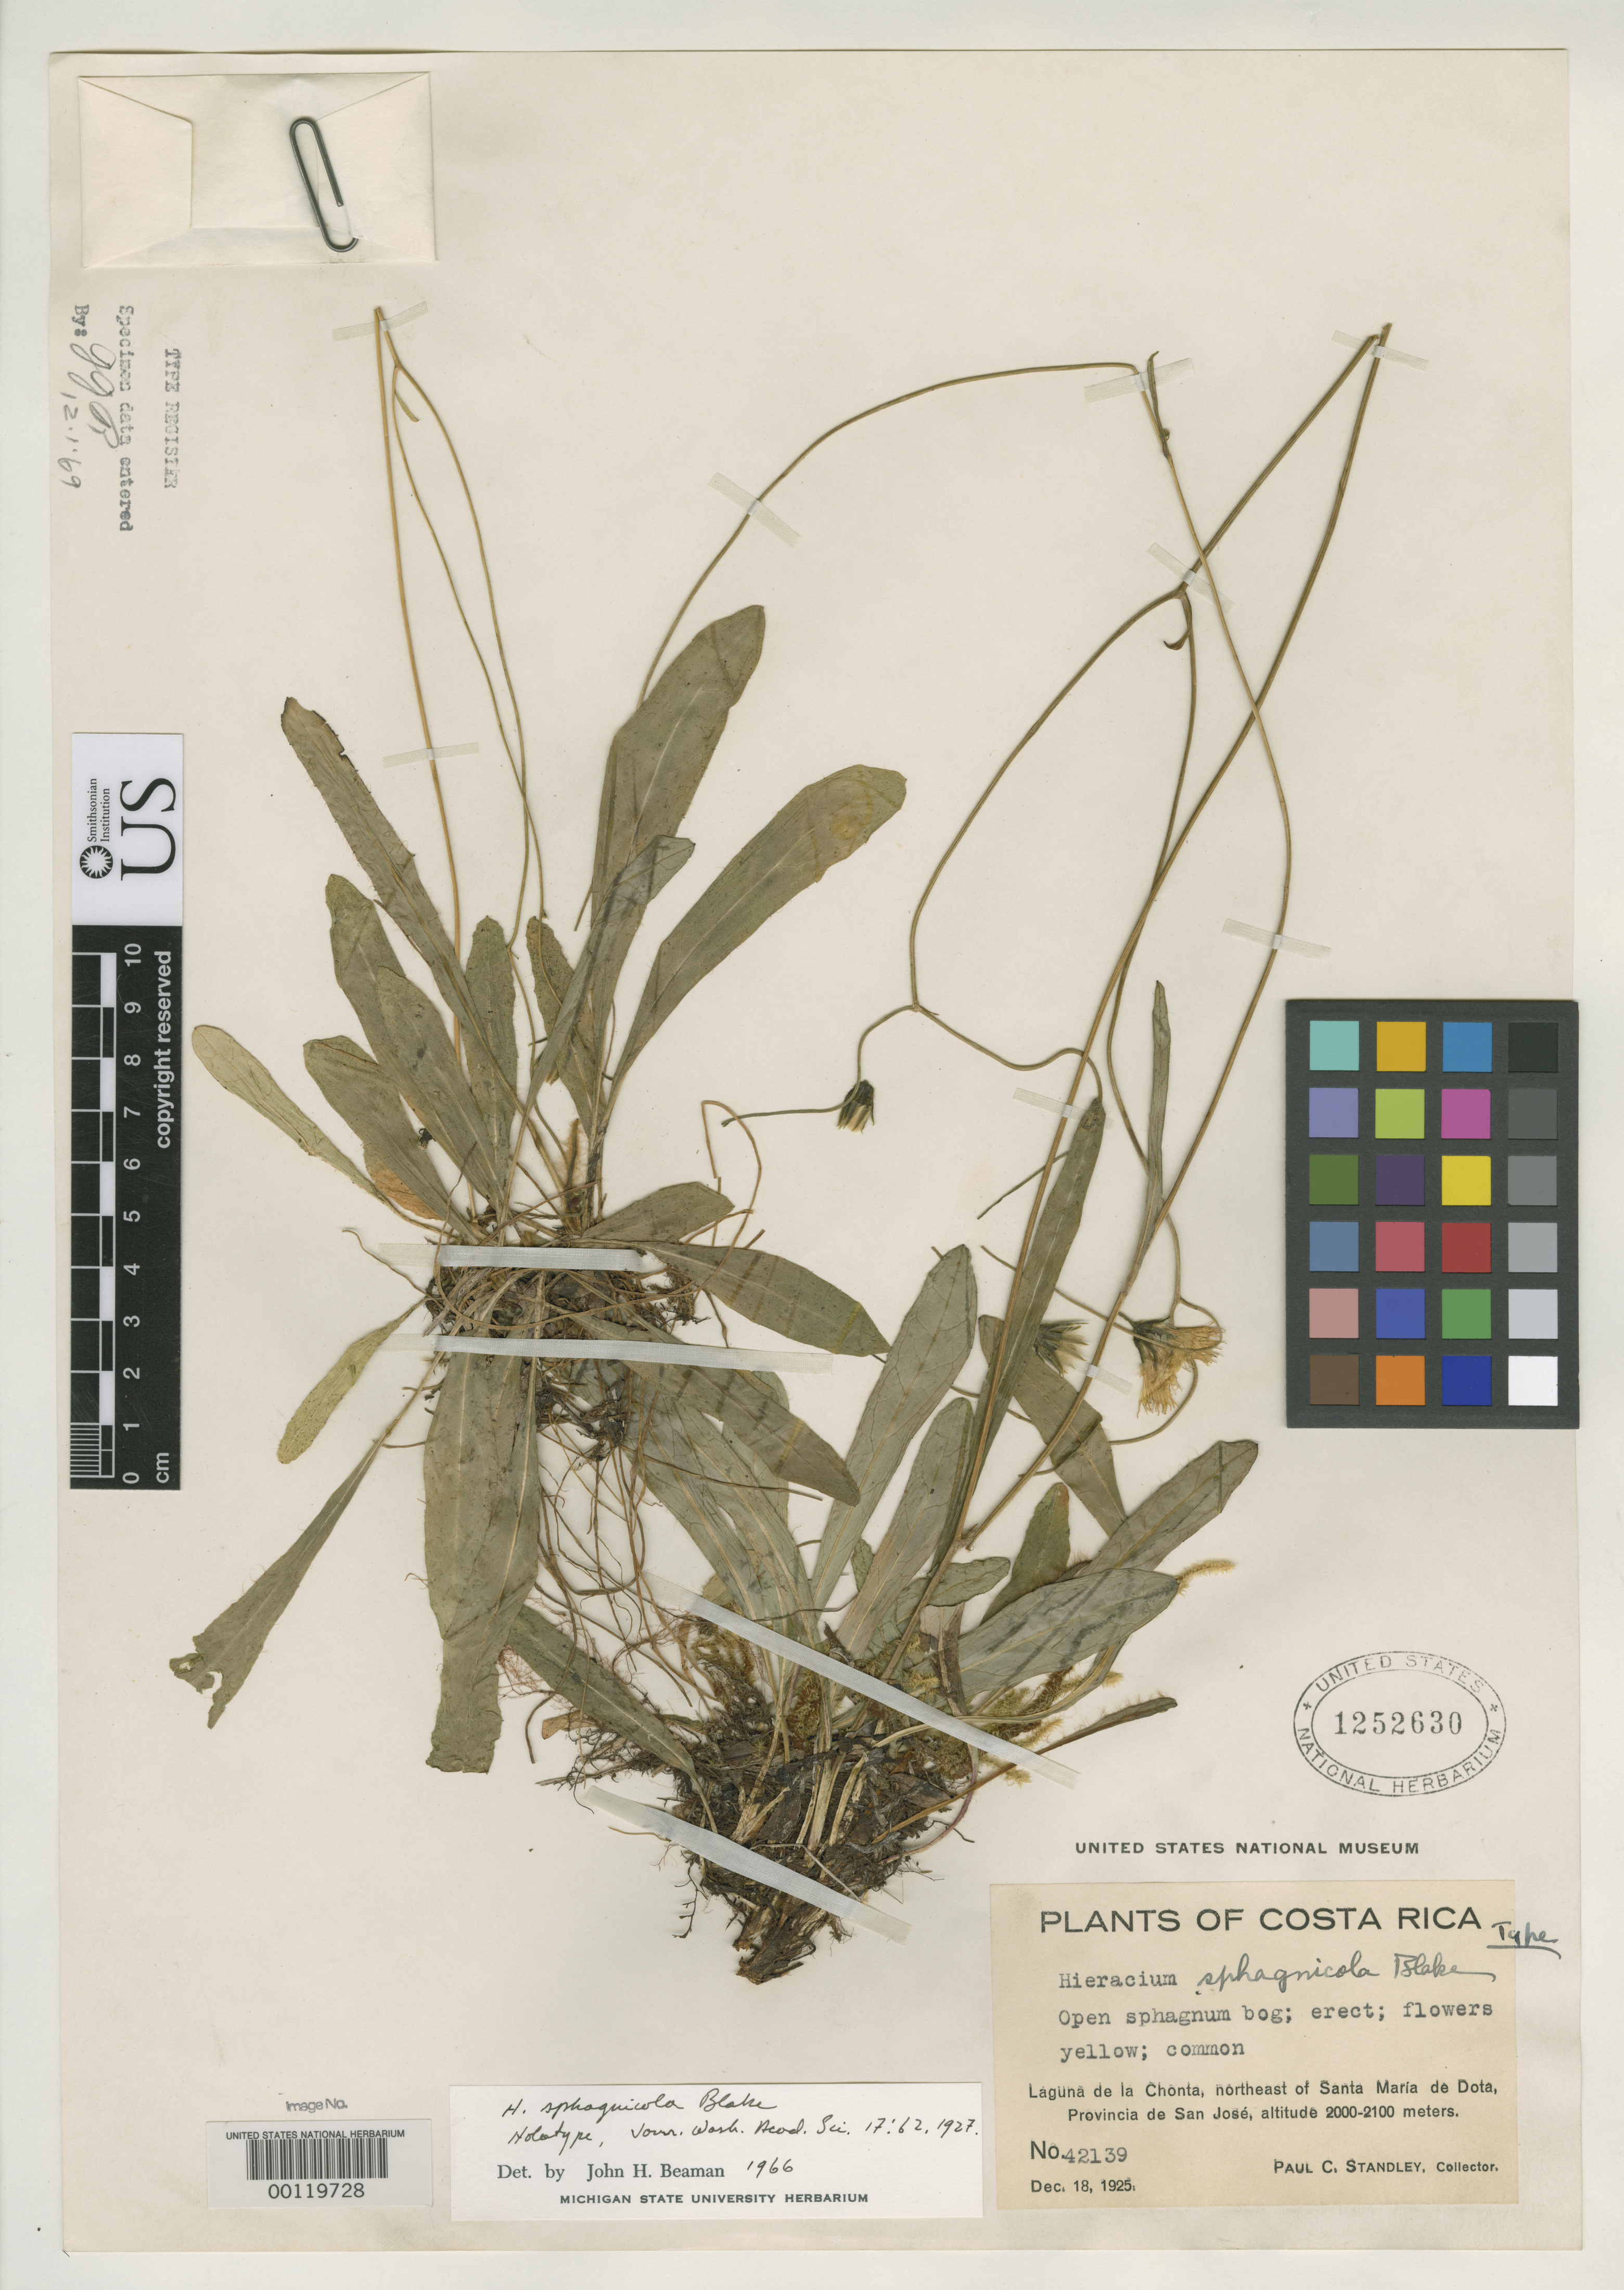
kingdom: Plantae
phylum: Tracheophyta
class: Magnoliopsida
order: Asterales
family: Asteraceae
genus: Hieracium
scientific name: Hieracium sphagnicola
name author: S.F. Blake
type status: Holotype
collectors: P. C. Standley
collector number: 42139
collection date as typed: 18 Dec 1925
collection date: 1925-12-18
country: Costa Rica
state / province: San José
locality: Santa Maria de Dota, Laguna de La Chonta.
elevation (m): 2000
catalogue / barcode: US 1252630